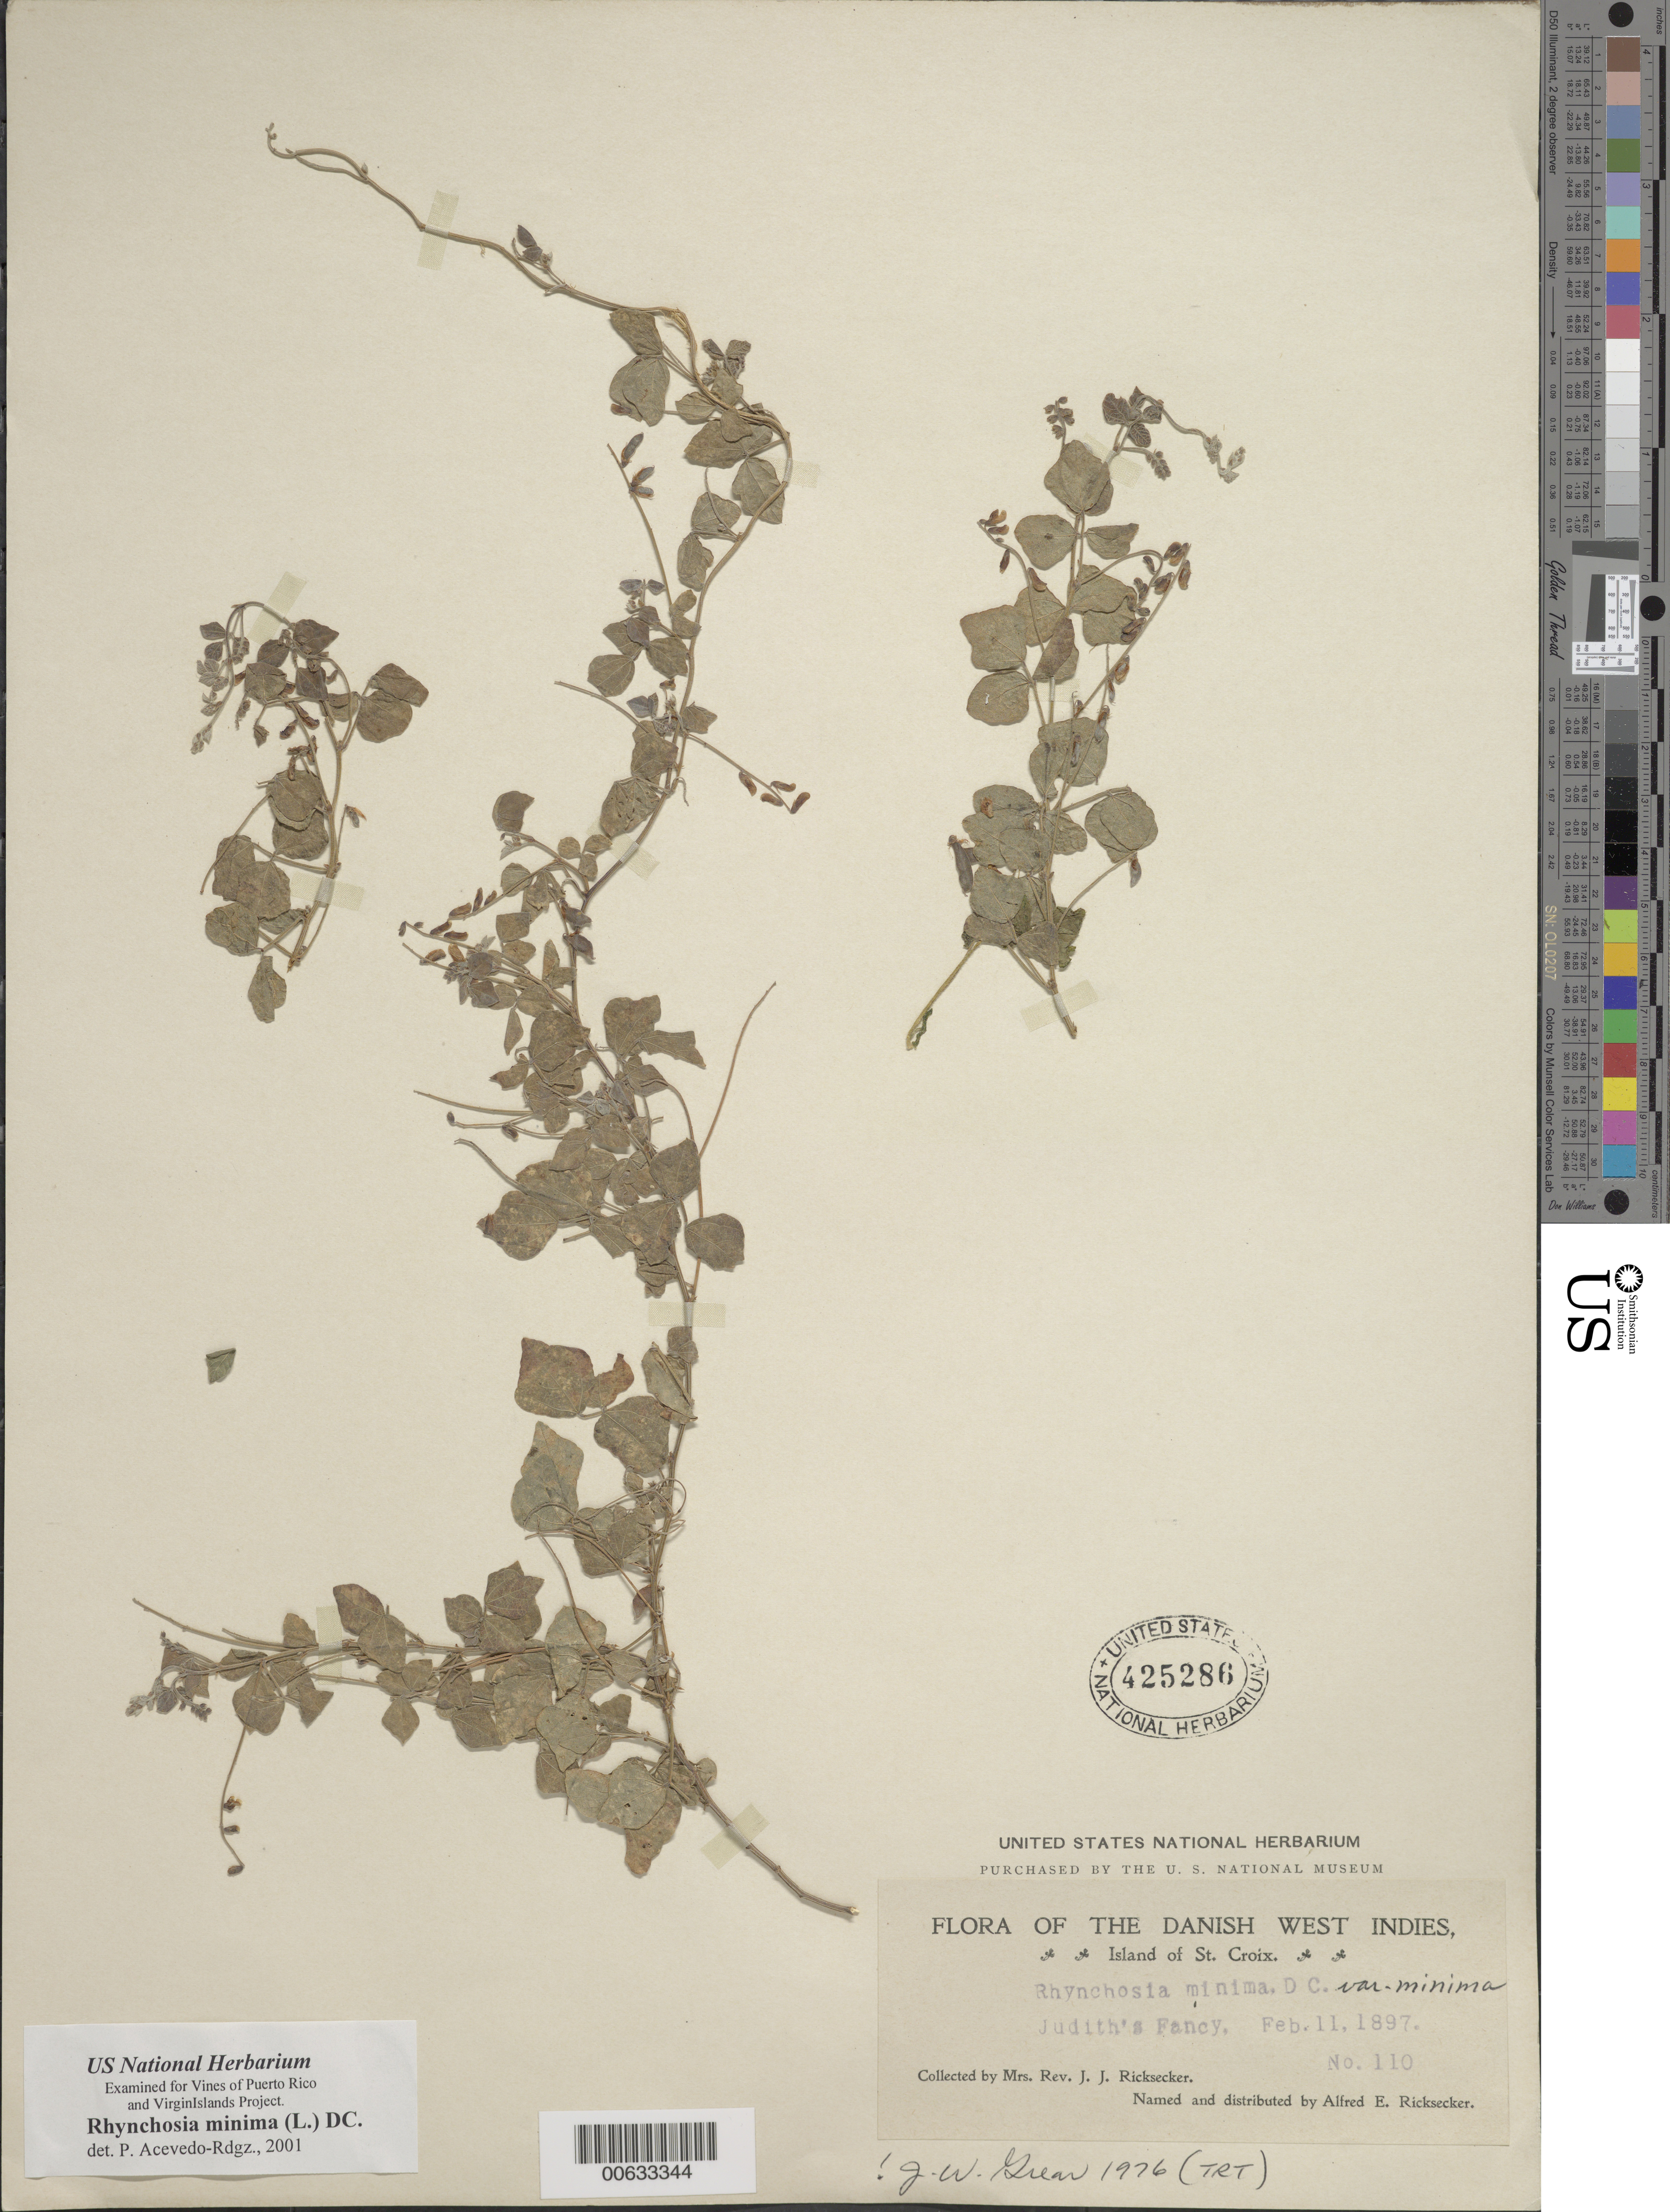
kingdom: Plantae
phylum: Tracheophyta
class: Magnoliopsida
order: Fabales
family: Fabaceae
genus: Rhynchosia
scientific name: Rhynchosia minima var. minima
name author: (L.) DC.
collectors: Mrs. J. J. Ricksecker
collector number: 110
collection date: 1897-02-11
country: U.S. Virgin Islands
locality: The Danish West Indies, Island of St. Croix, Judith's Fancy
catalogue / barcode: US 425286